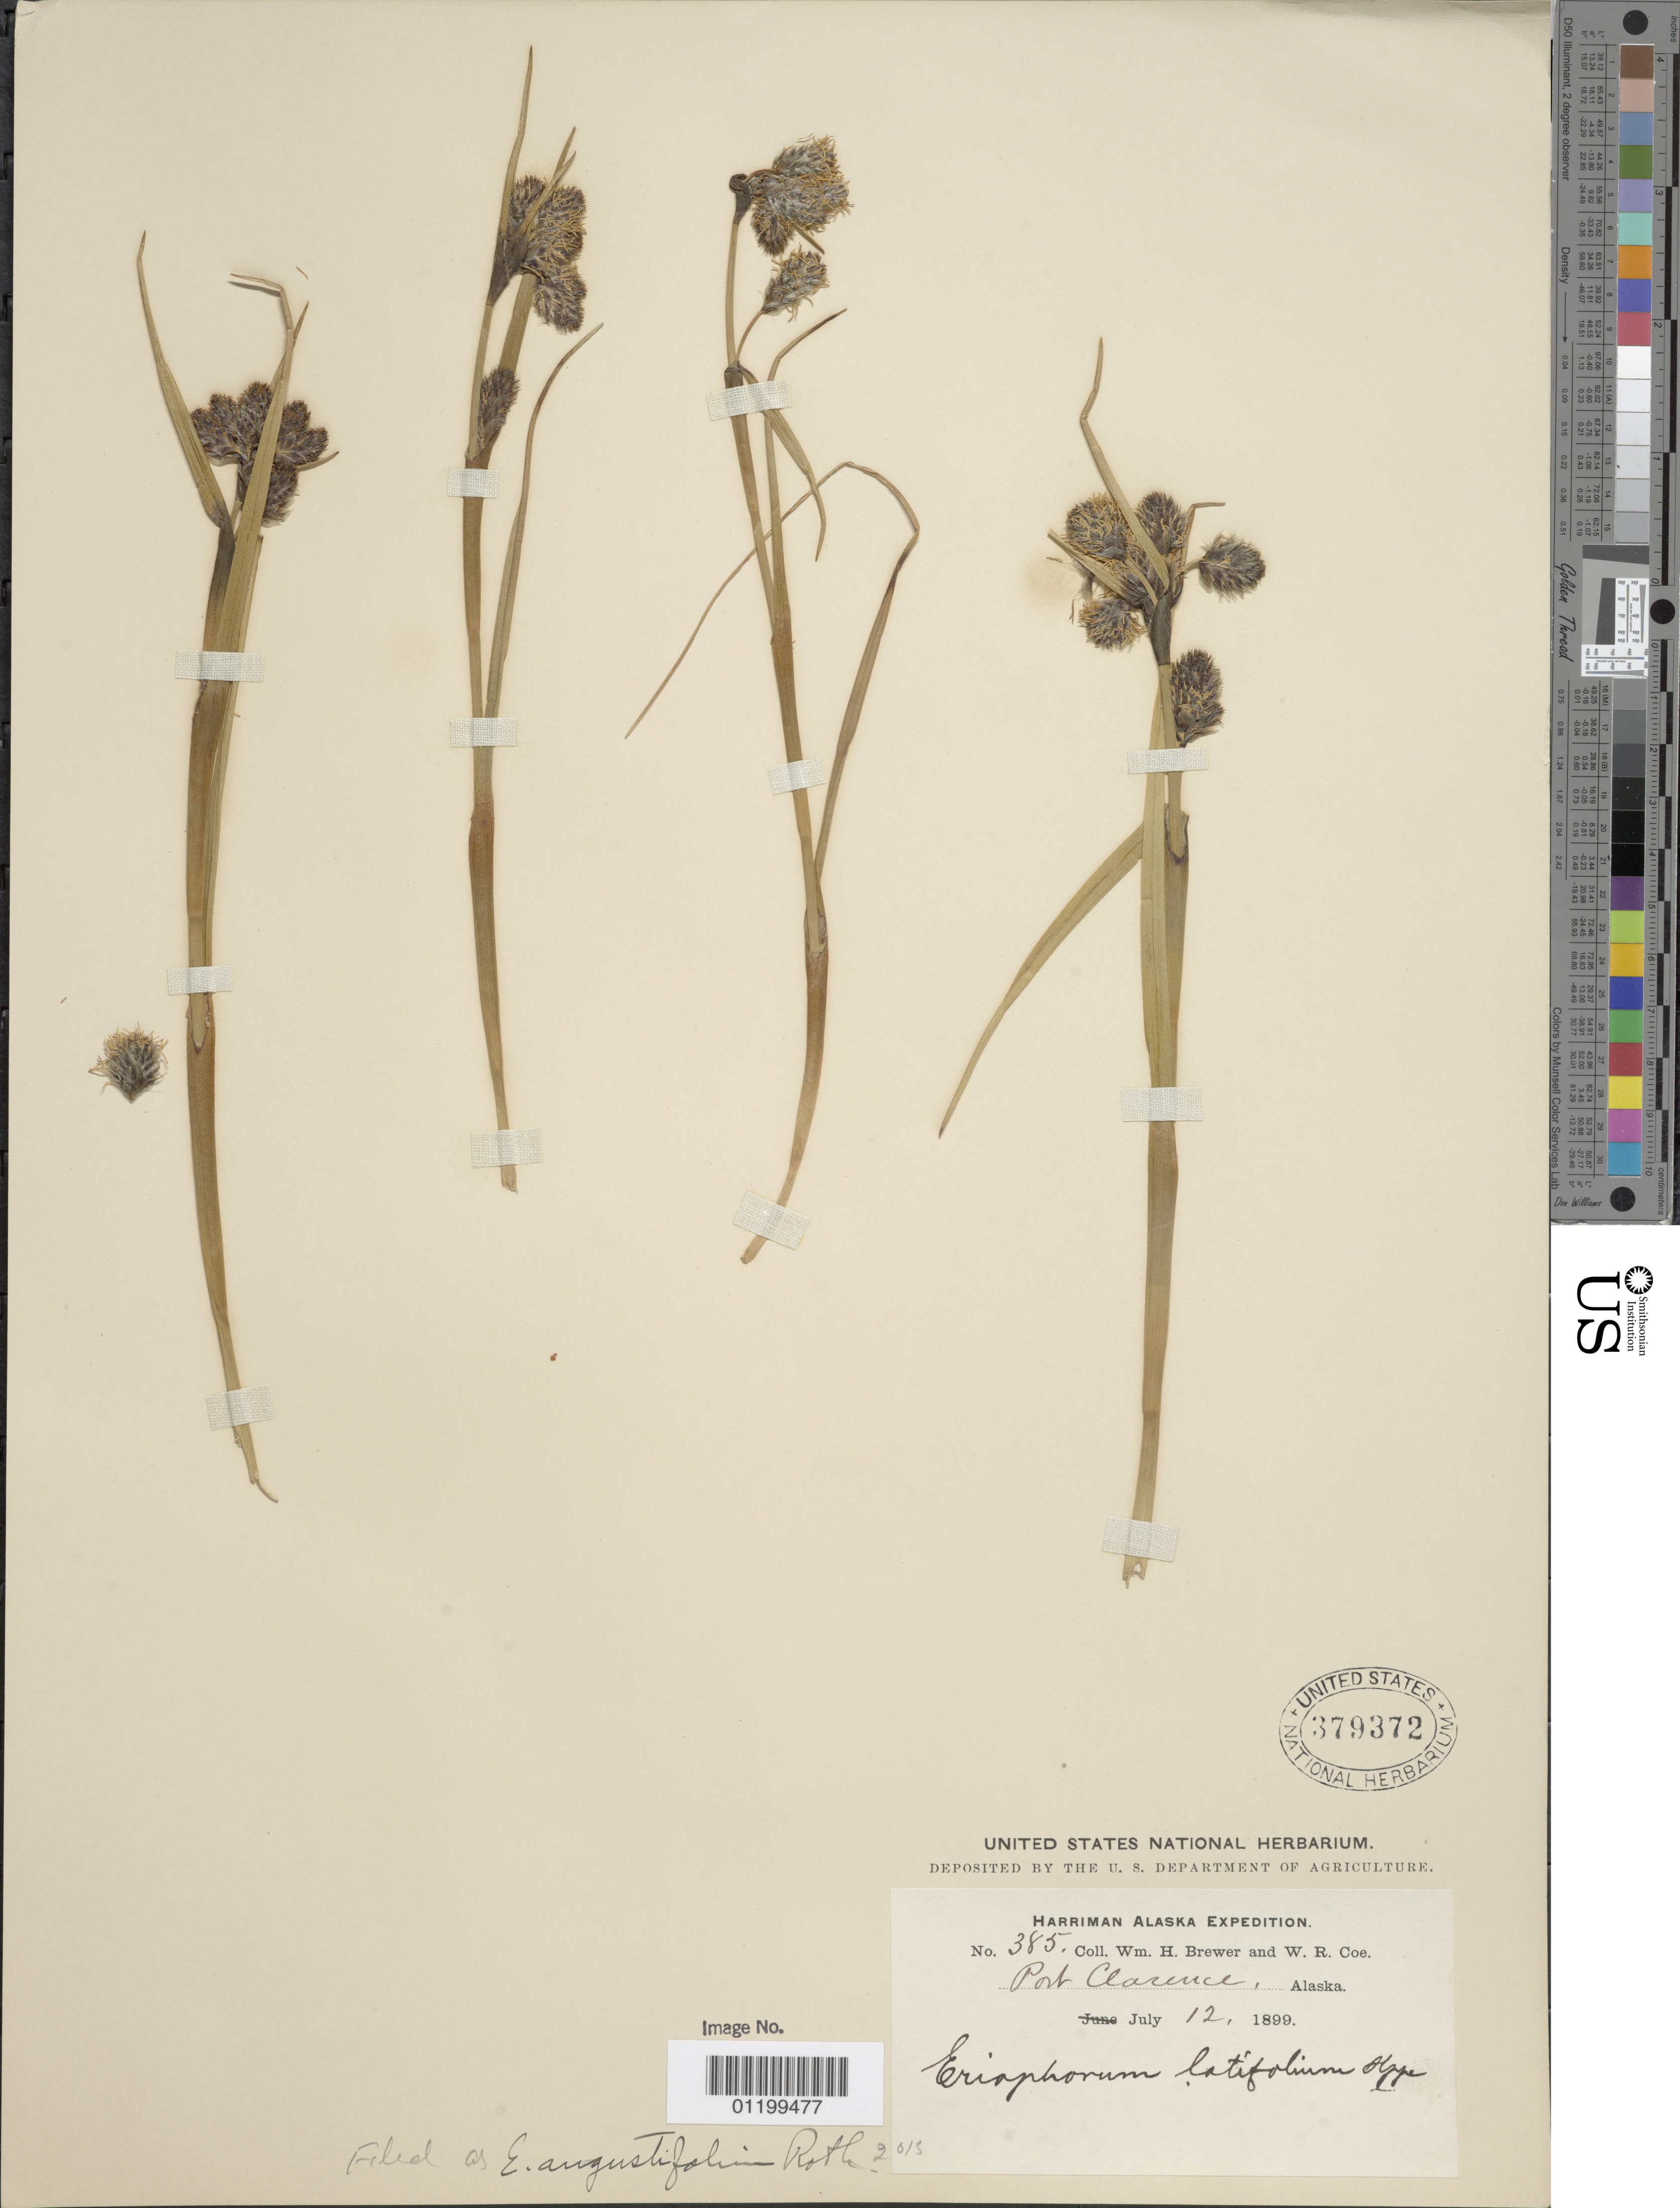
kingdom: Plantae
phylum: Tracheophyta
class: Liliopsida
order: Poales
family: Cyperaceae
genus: Eriophorum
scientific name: Eriophorum angustifolium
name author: Honck.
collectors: W. H. Brewer & W. Coe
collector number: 385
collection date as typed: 12 Jul 1899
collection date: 1899-07-12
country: United States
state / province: Alaska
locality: Port Clarence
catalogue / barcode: US 379372